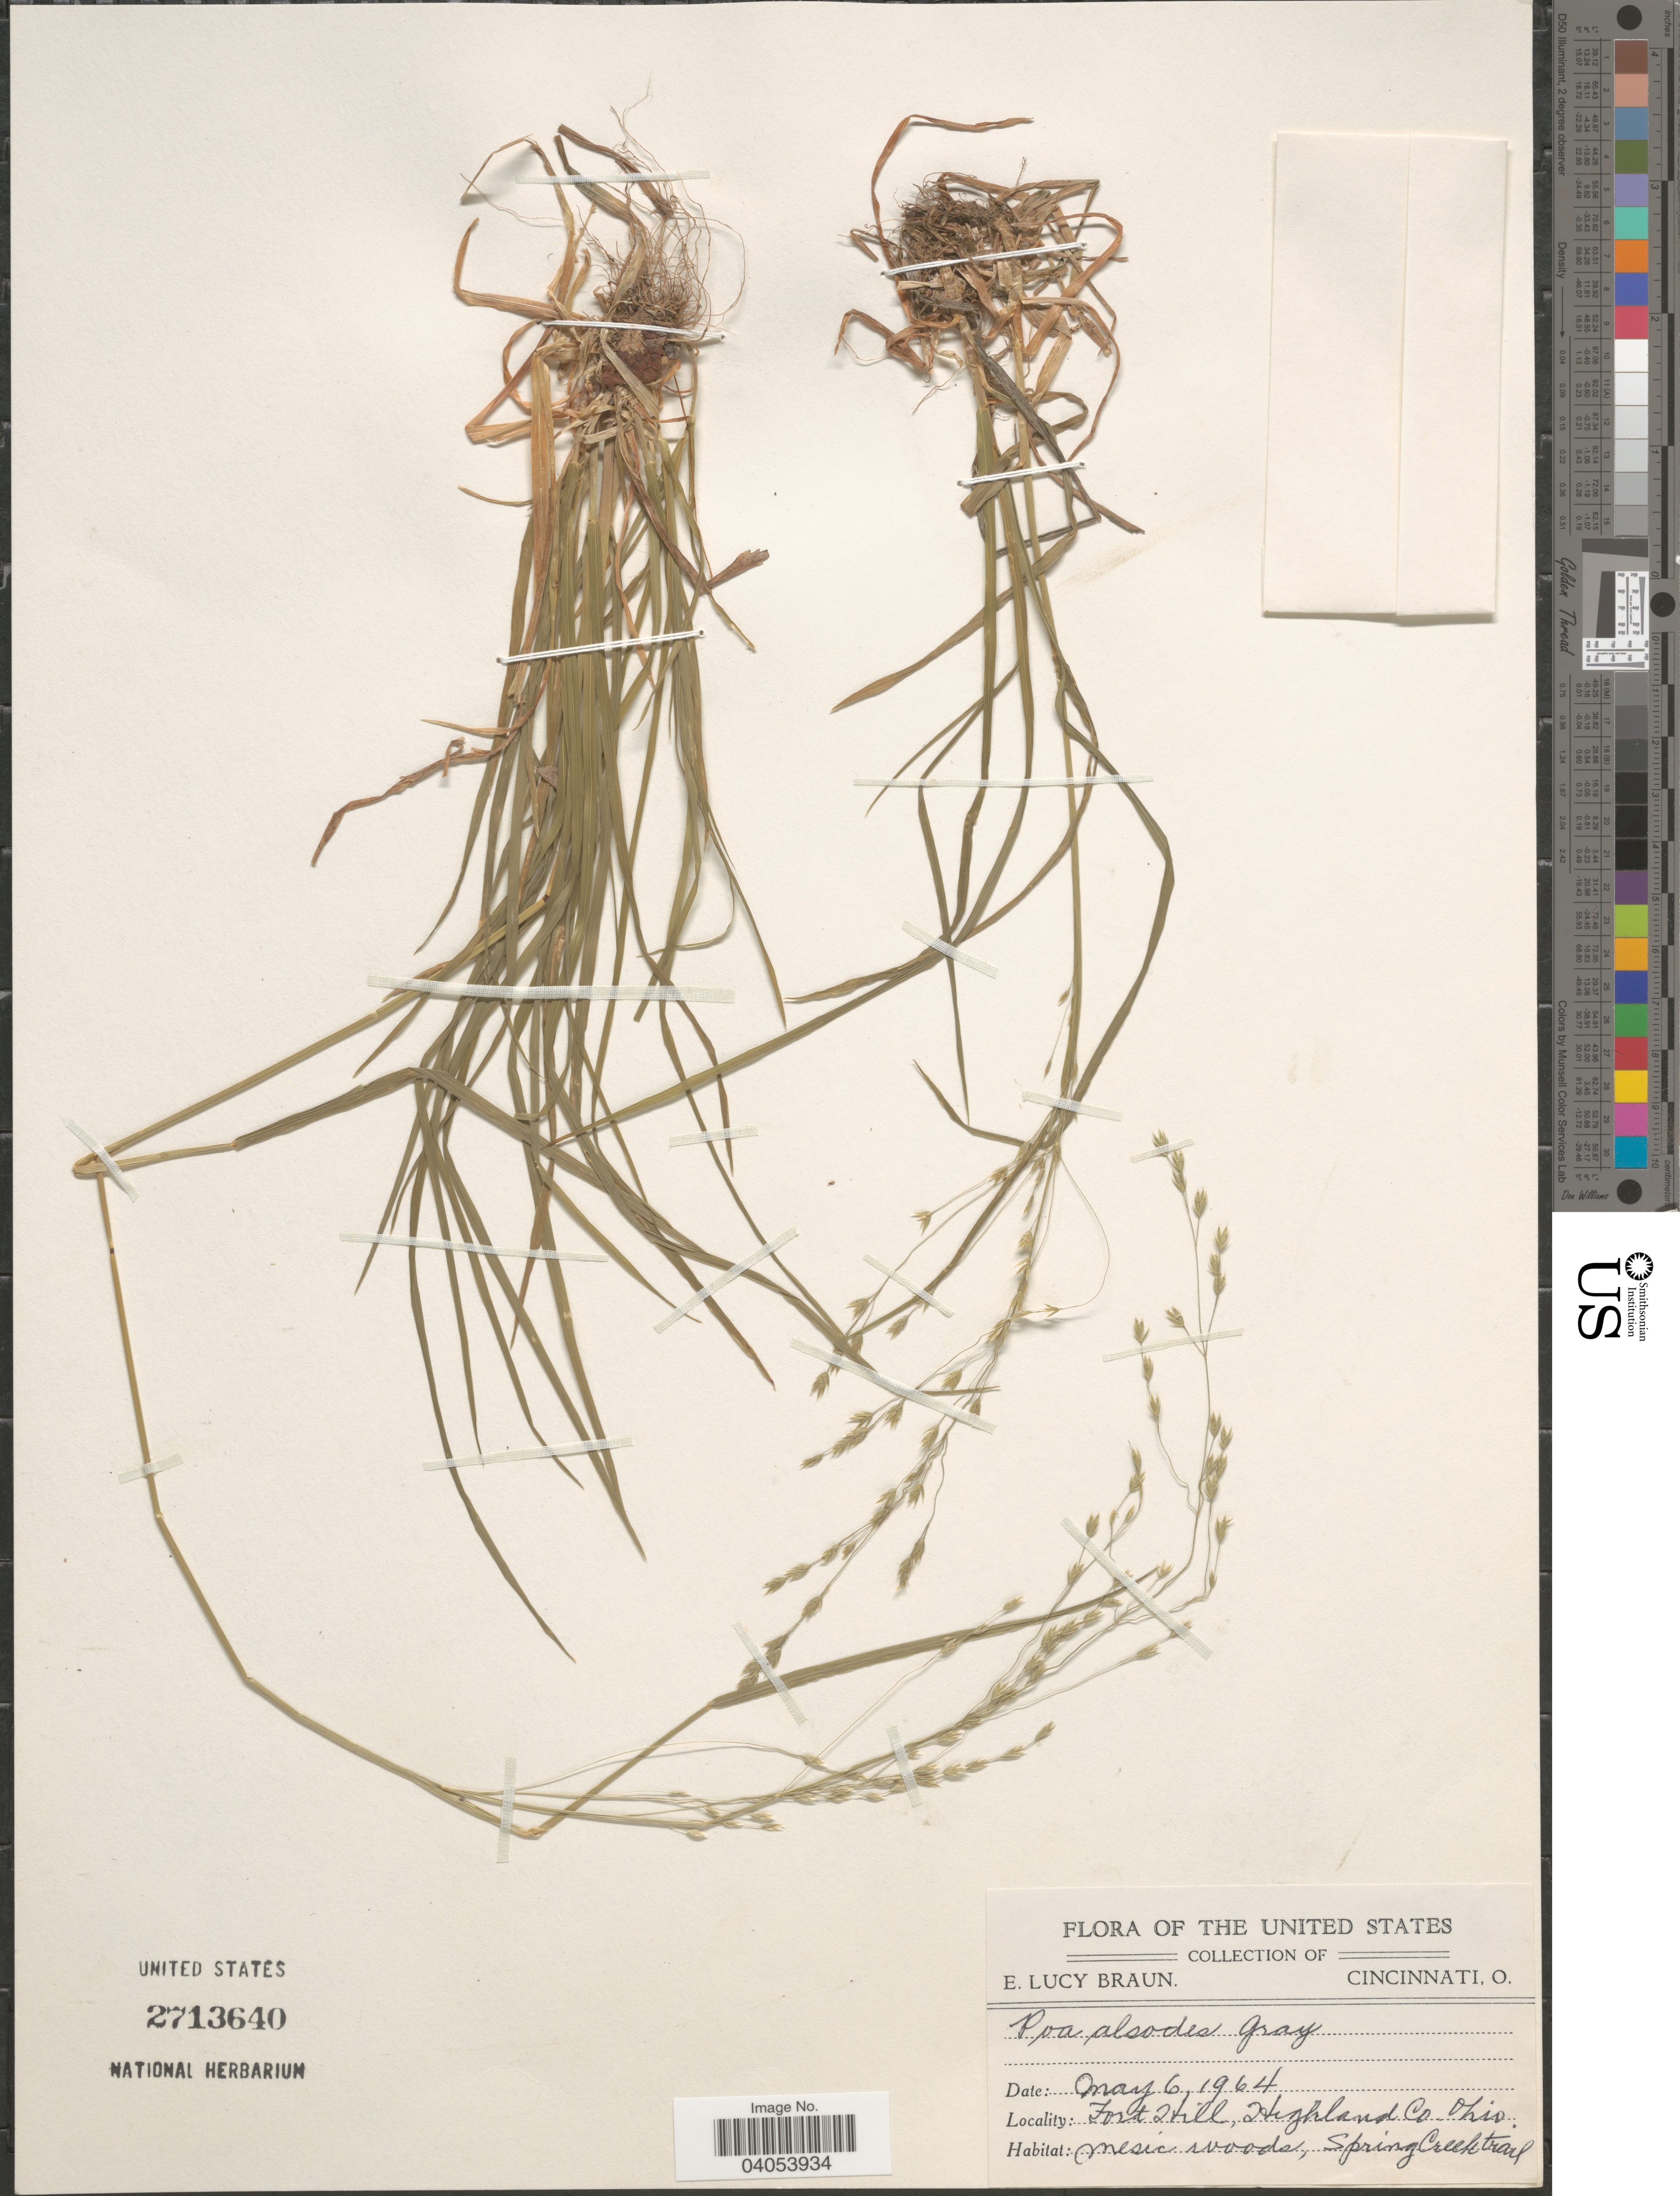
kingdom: Plantae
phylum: Tracheophyta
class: Liliopsida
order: Poales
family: Poaceae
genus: Poa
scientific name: Poa alsodes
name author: A. Gray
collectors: E. L. Braun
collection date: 1964-05-06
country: United States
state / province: Ohio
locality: Fort Hill, Highland Co. Spring Creek trail.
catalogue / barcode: US 2713640